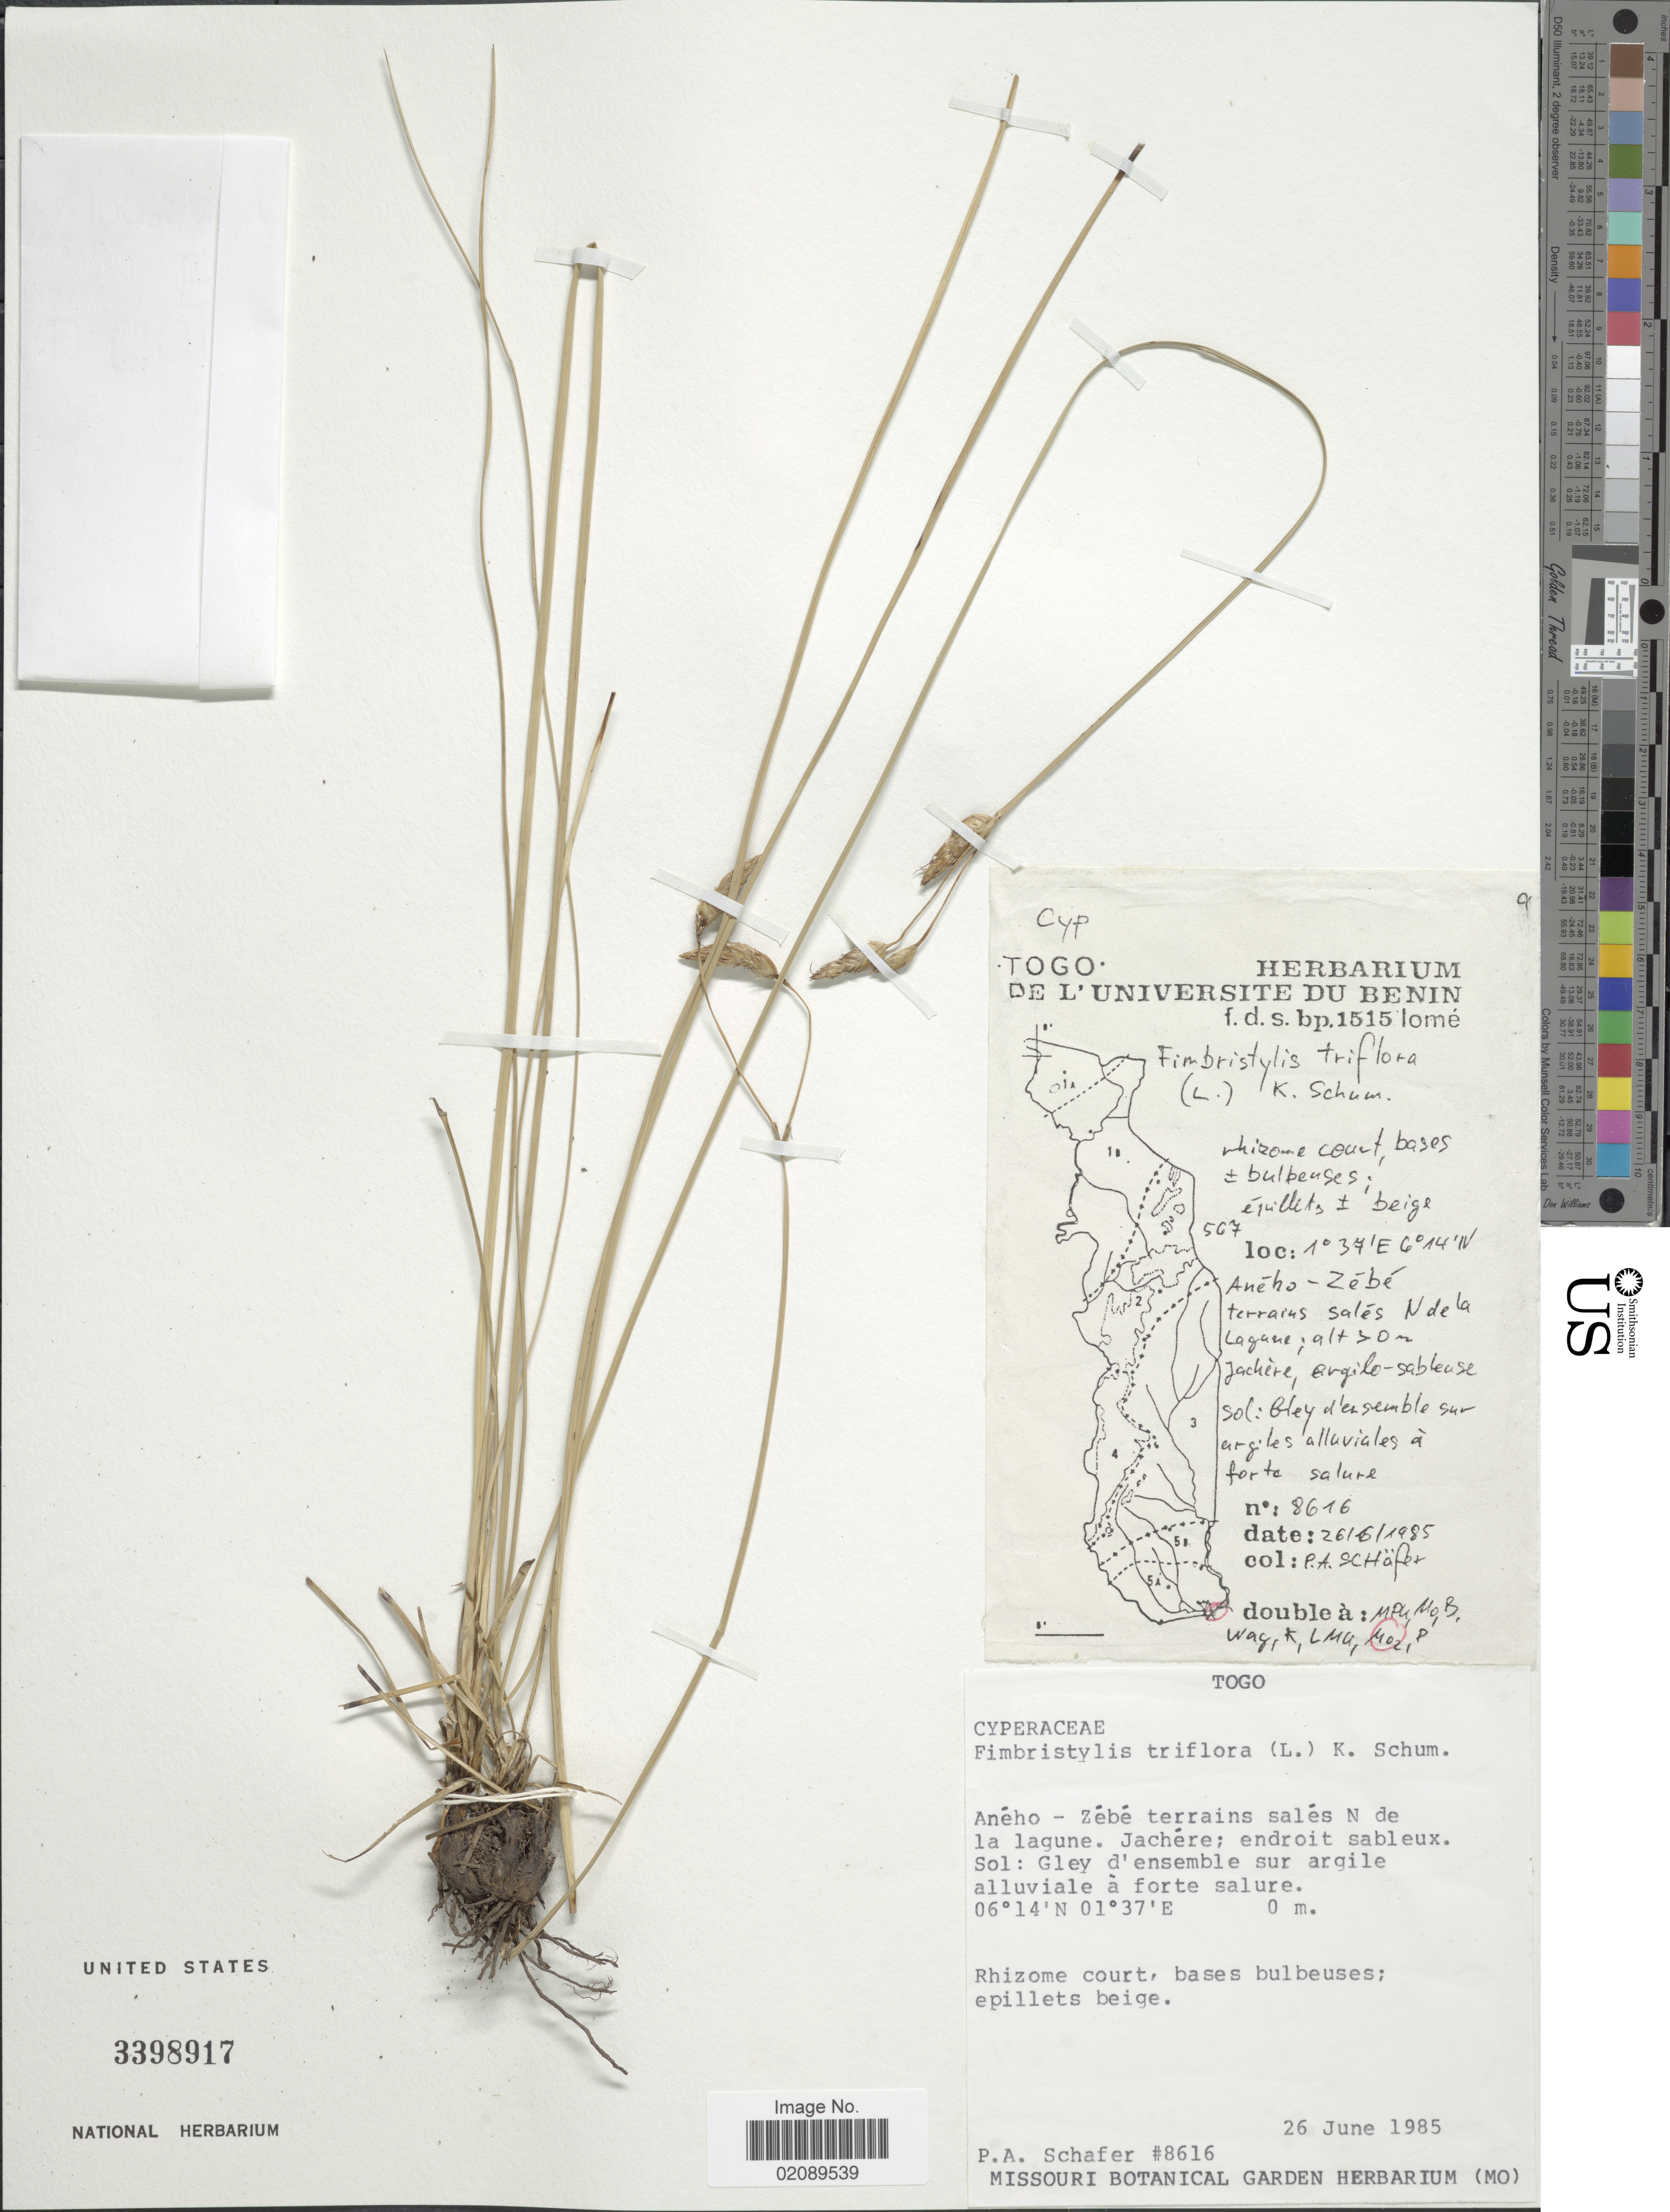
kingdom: Plantae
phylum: Tracheophyta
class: Liliopsida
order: Poales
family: Cyperaceae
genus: Abildgaardia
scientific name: Abildgaardia triflora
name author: (L.) Abeyw.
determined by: Strong, Mark T., (BOT), Smithsonian Institution - National Museum of Natural History (UNITED STATES)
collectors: P. Schafer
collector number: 8616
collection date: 1985-06-26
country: Togo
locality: Aneho-Zebe terrains sales N de la lagune, Jachere; endrot sableux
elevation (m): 0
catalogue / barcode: US 3398917